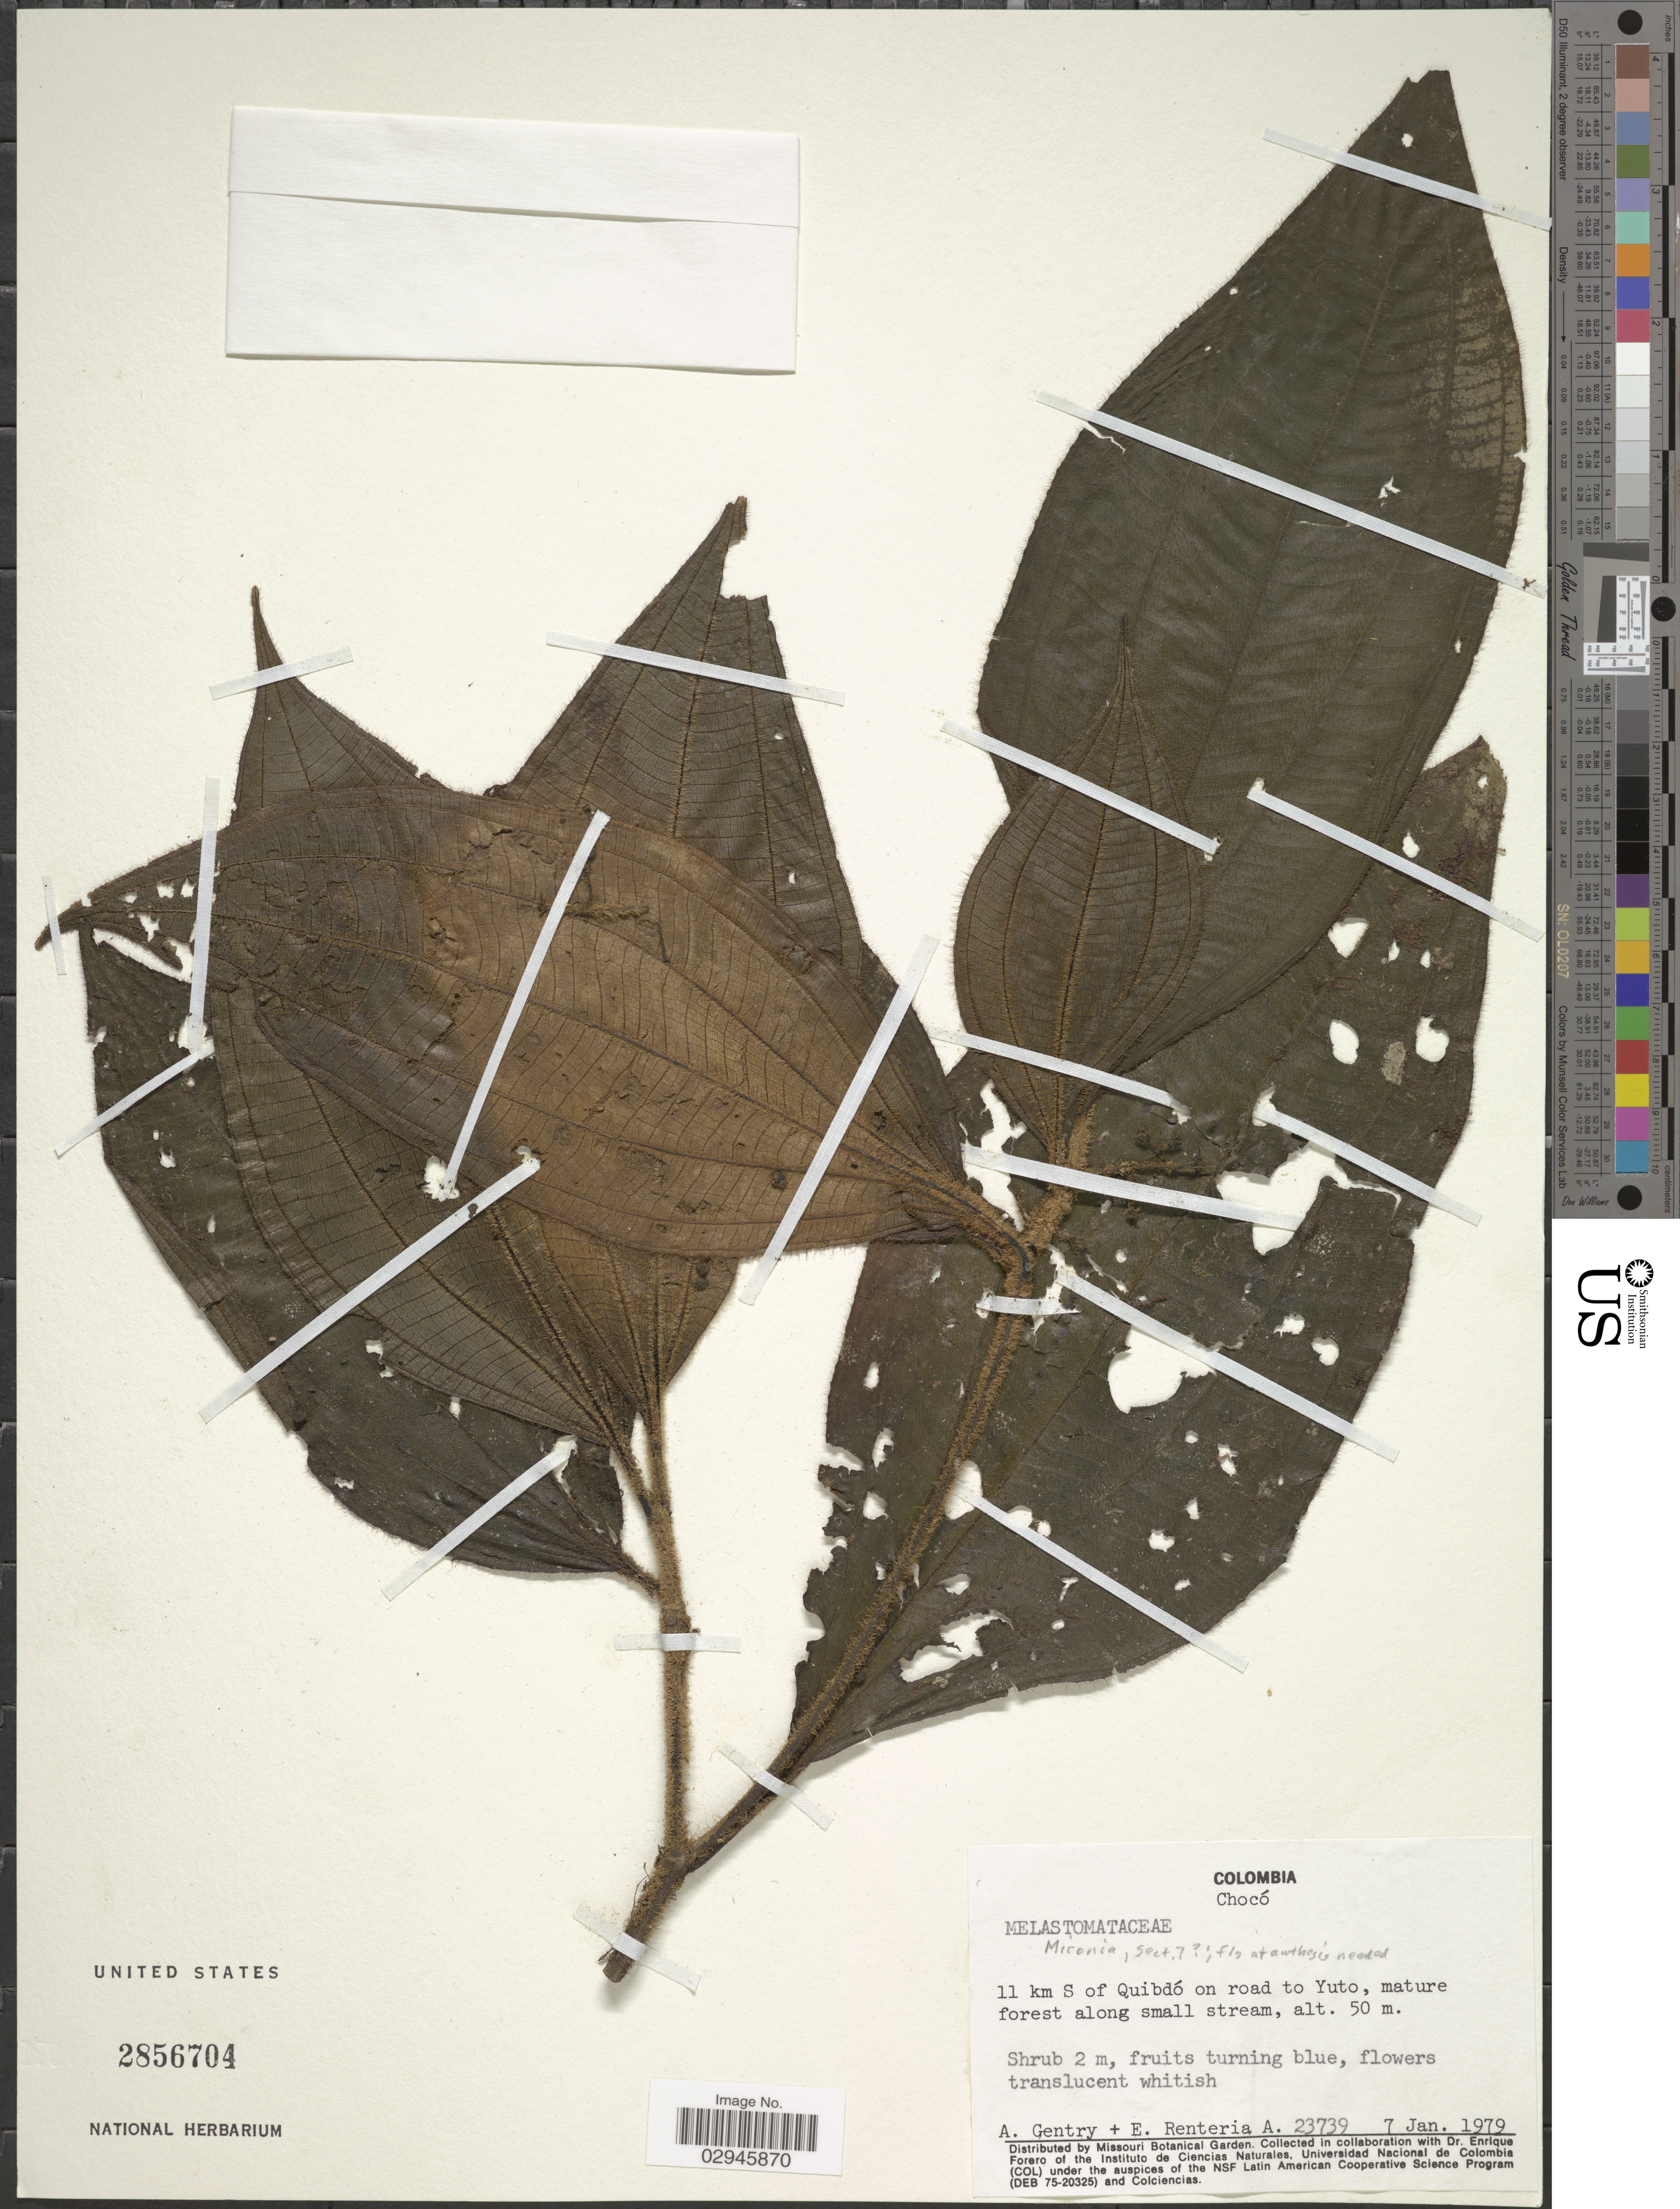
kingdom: Plantae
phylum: Tracheophyta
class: Magnoliopsida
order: Myrtales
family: Melastomataceae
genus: Miconia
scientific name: Miconia sp.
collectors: A. H. Gentry & E. Renteria A.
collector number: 23739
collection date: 1979-01-07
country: Colombia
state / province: Chocó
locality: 11 km S of Quibdó on road to Yuto, mature forest along small stream.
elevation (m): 50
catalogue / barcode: US 2856704